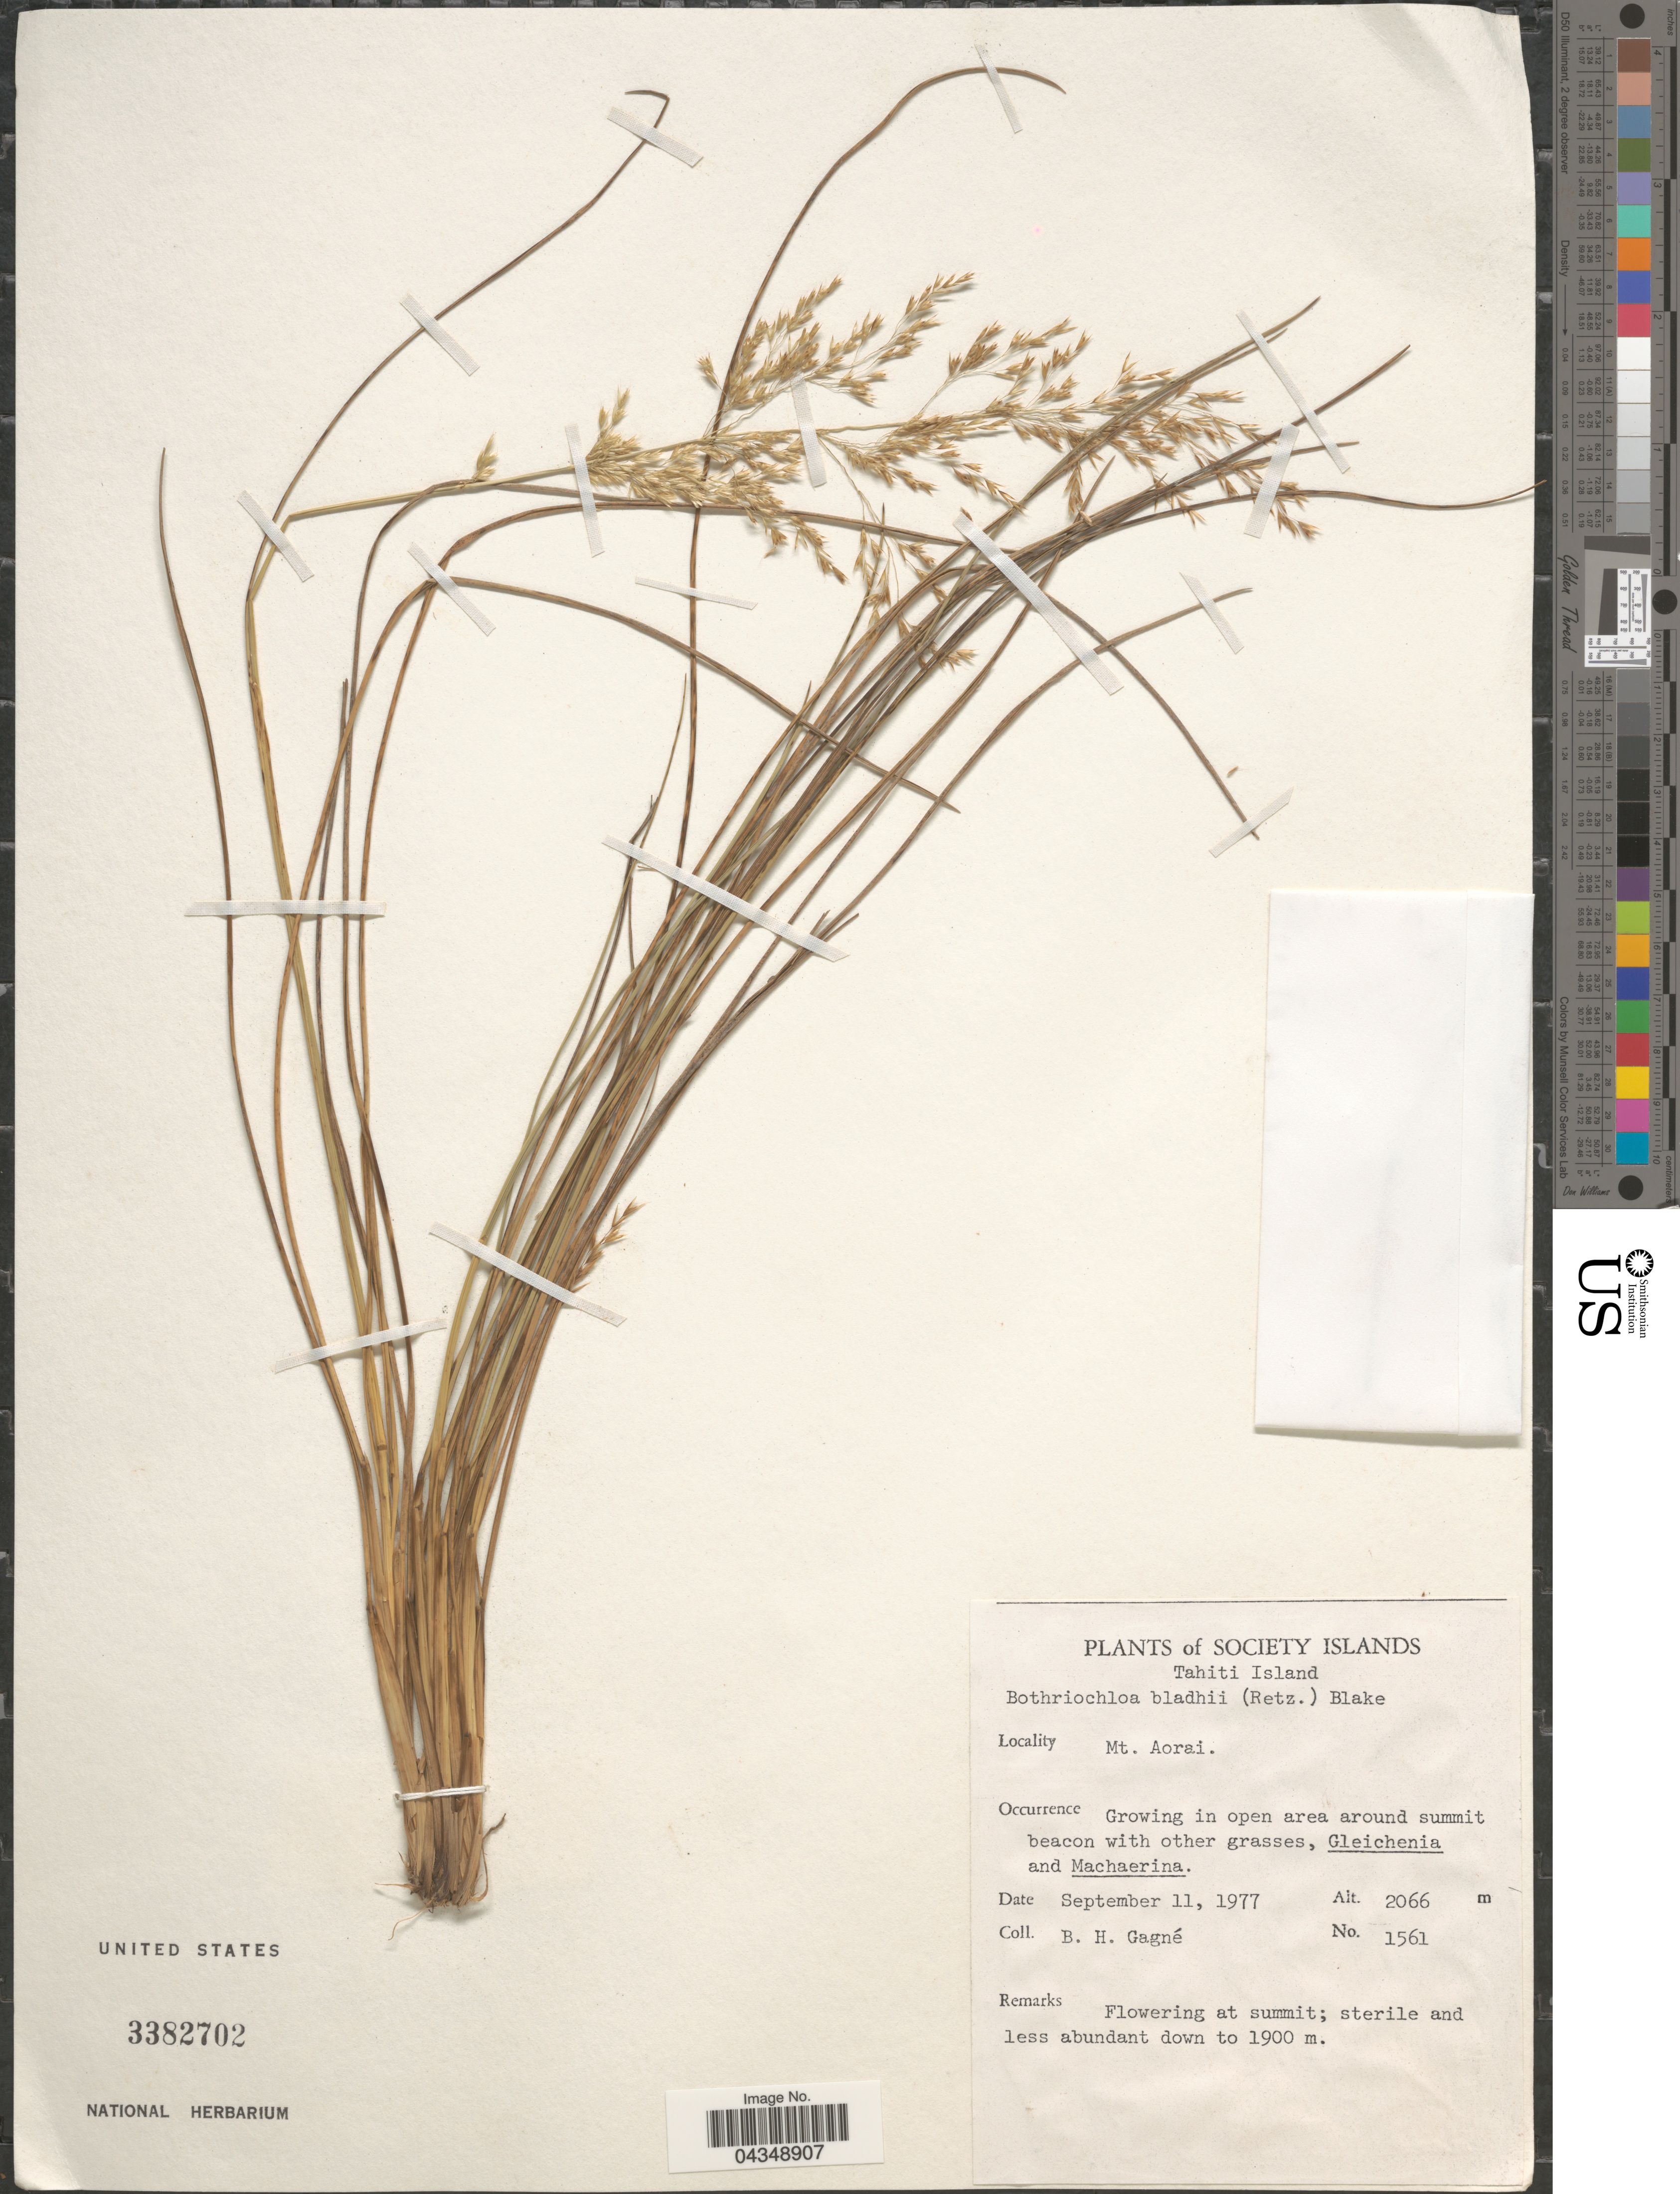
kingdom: Plantae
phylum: Tracheophyta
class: Liliopsida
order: Poales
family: Poaceae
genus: Bothriochloa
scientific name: Bothriochloa bladhii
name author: (Retz.) S.T. Blake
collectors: B. H. Gagné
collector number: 1561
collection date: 1977-09-11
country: French Polynesia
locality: Society Islands. Tahiti Island. Mt. Aorai.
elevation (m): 2066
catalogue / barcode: US 3382702